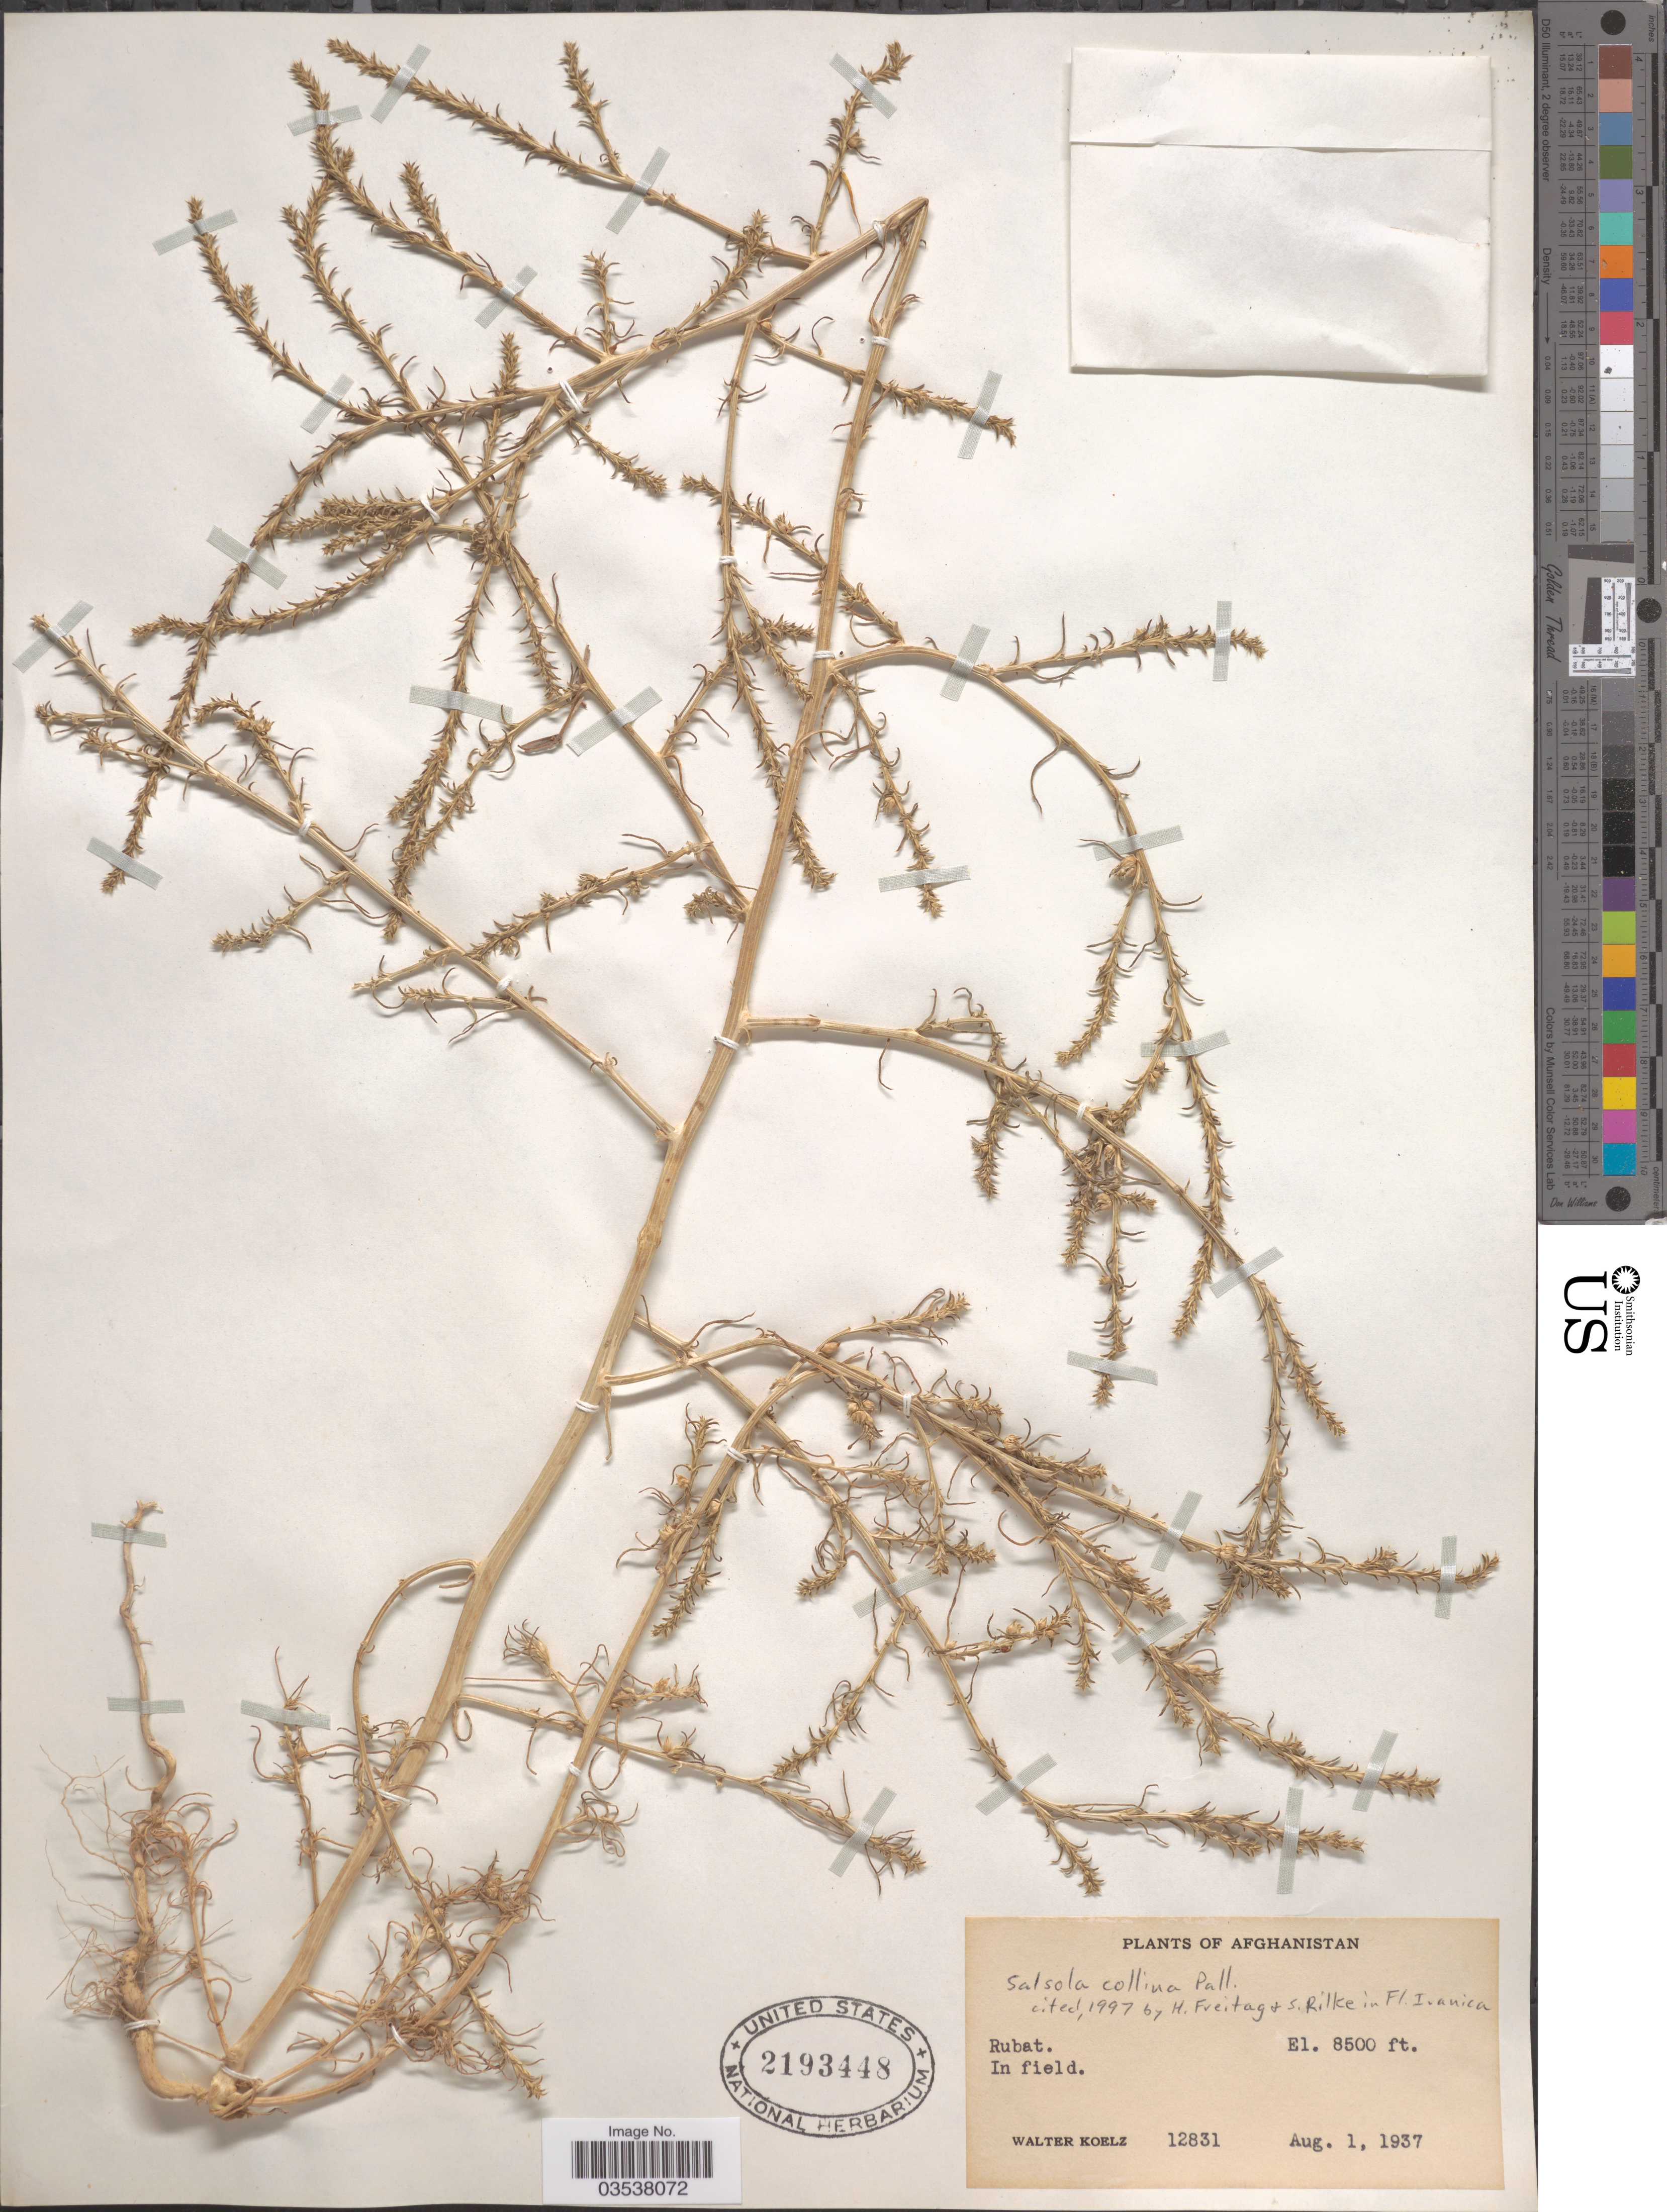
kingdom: Plantae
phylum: Tracheophyta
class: Magnoliopsida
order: Caryophyllales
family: Amaranthaceae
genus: Salsola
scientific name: Salsola collina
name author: Pall.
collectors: W. N. Koelz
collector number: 12831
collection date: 1937-08-01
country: Afghanistan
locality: Rubat. In field.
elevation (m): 2591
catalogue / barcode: US 2193448